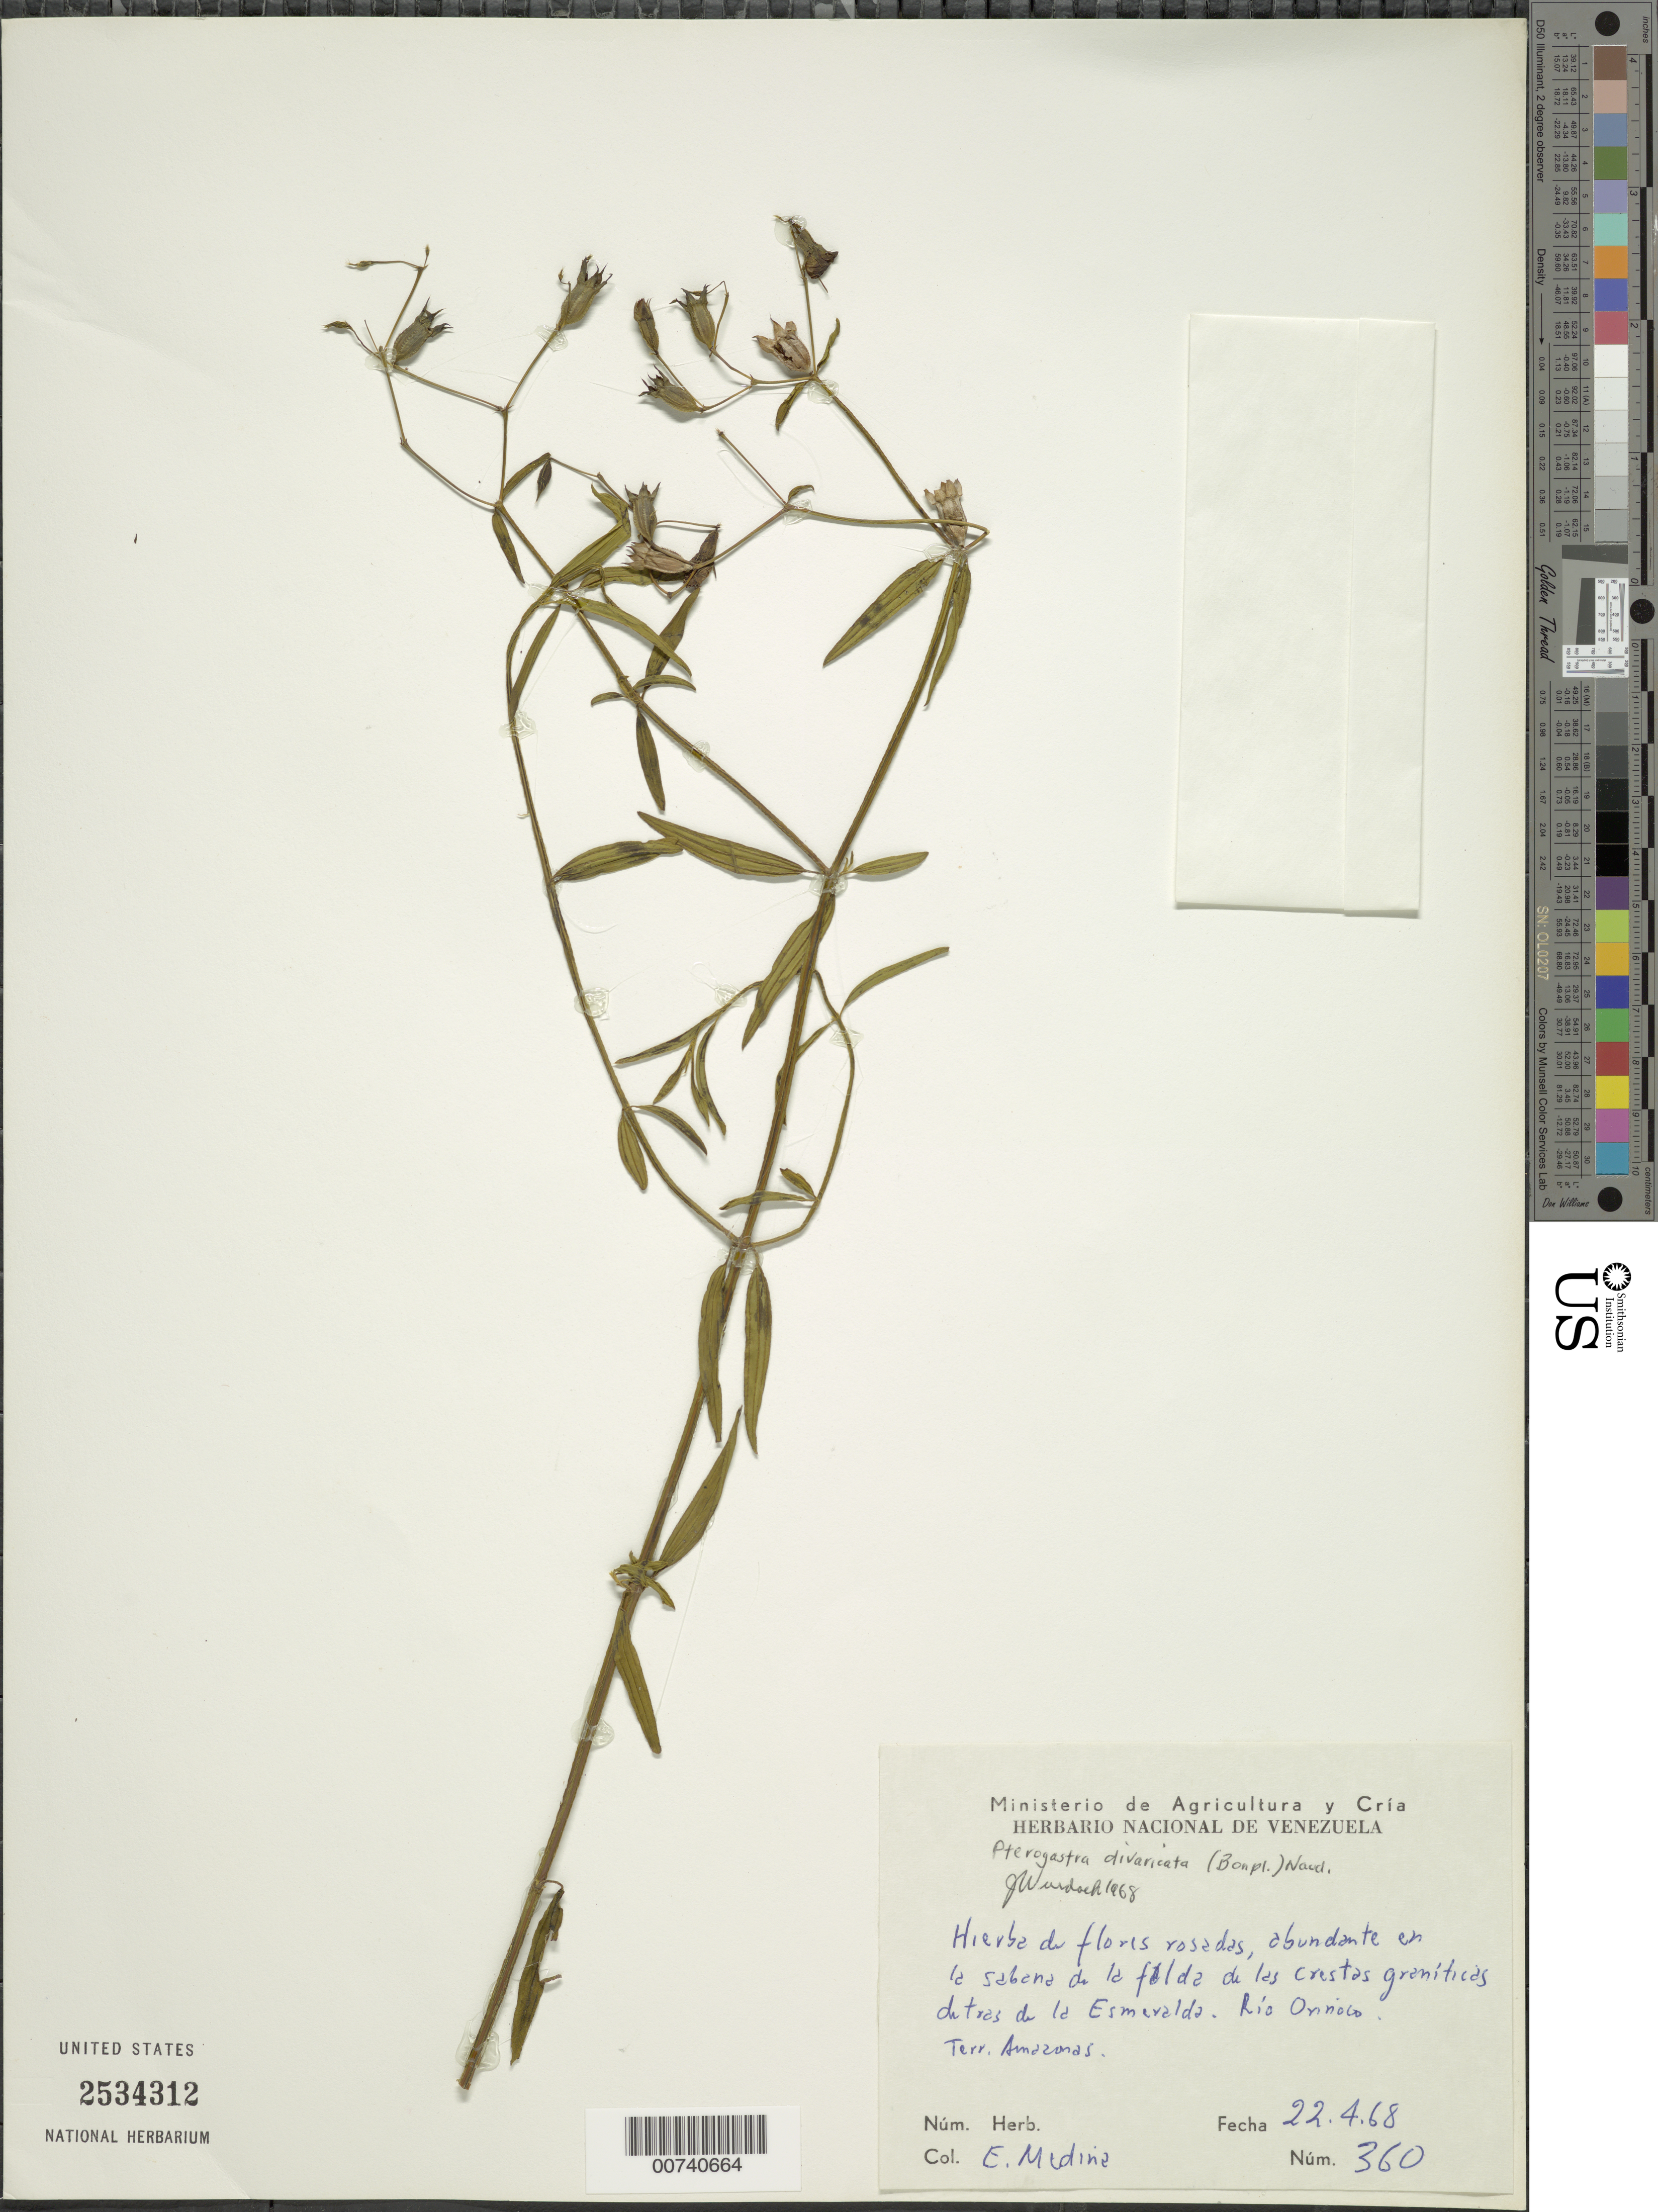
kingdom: Plantae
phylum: Tracheophyta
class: Magnoliopsida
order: Myrtales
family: Melastomataceae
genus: Pterogastra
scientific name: Pterogastra divaricata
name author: (Bonpl.) Naudin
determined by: Wurdack, John J., (US), US (UNITED STATES)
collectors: E. Medina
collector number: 360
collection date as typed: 22-Apr-68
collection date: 1968-04-22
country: Venezuela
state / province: Amazonas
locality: Río Orinoco, La Esmeralda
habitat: Savanna, on granitic crest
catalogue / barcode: US 2534312